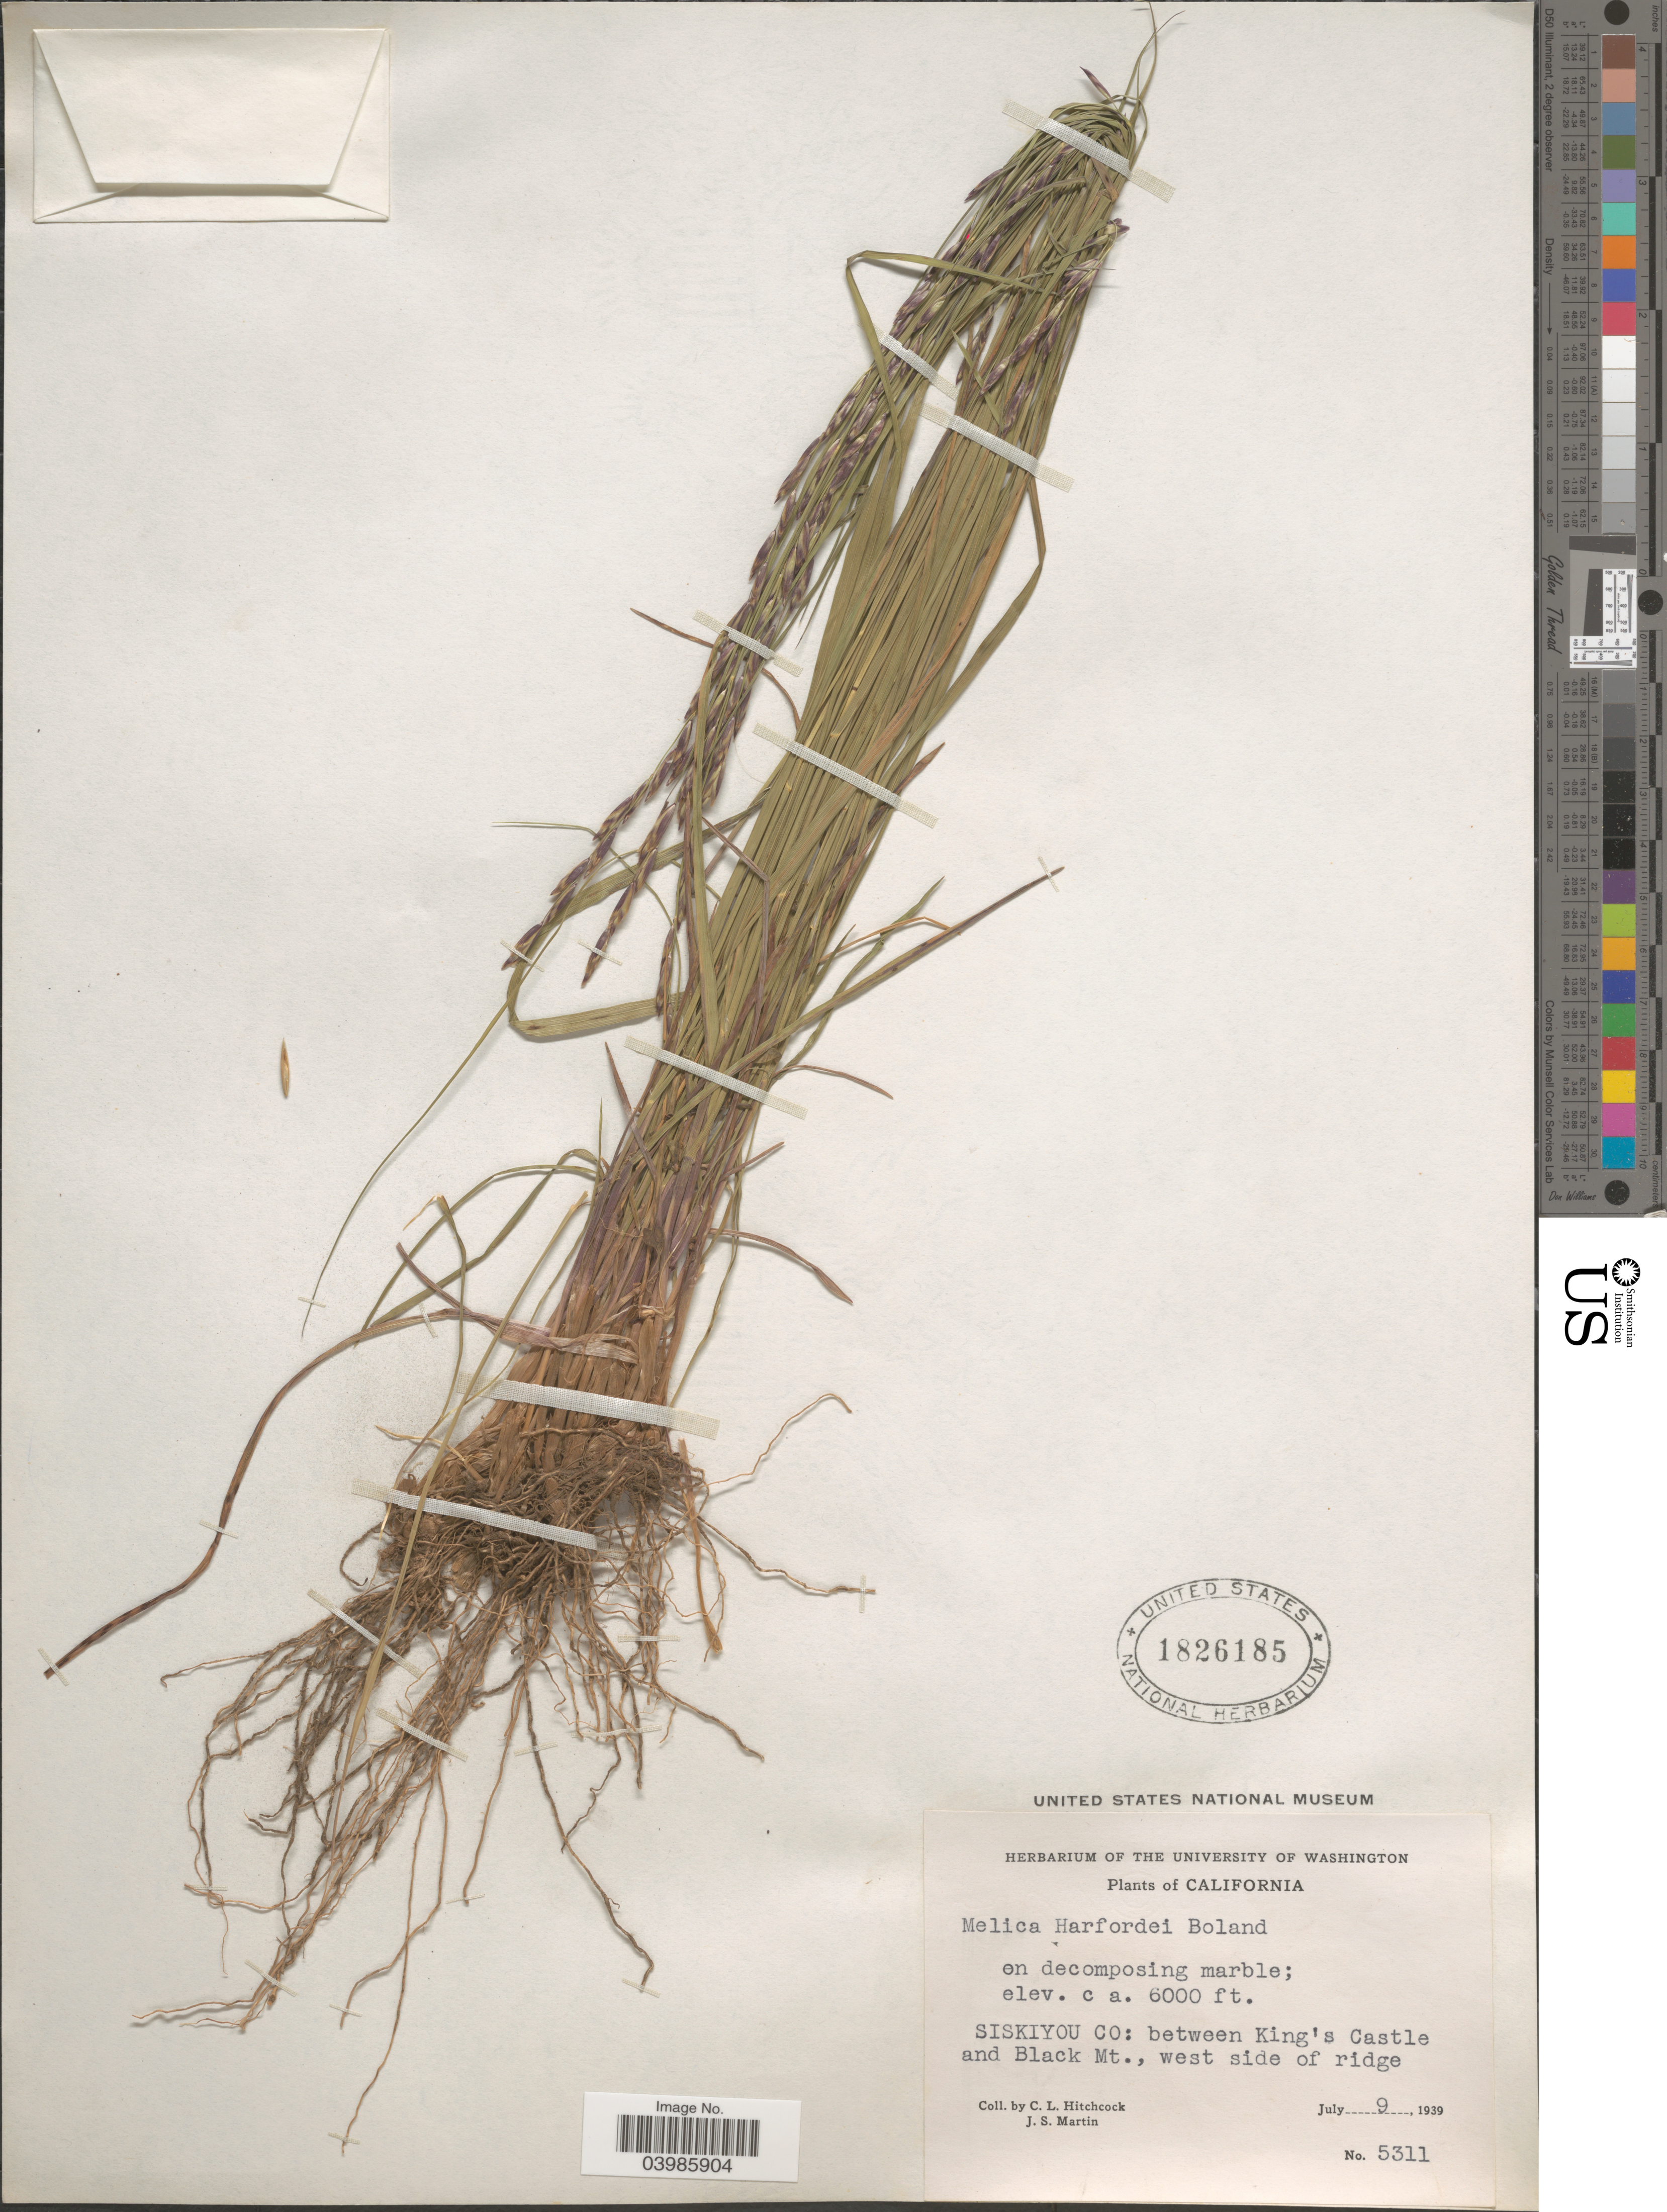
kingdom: Plantae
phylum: Tracheophyta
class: Liliopsida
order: Poales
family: Poaceae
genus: Melica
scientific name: Melica harfordii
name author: Bol.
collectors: C. L. Hitchcock & J. S. Martin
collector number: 5311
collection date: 1939-07-09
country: United States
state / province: California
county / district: Siskiyou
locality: Siskiyou Co: between King's Castle and Black Mt., west side of ridge.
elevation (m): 1829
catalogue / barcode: US 1826185